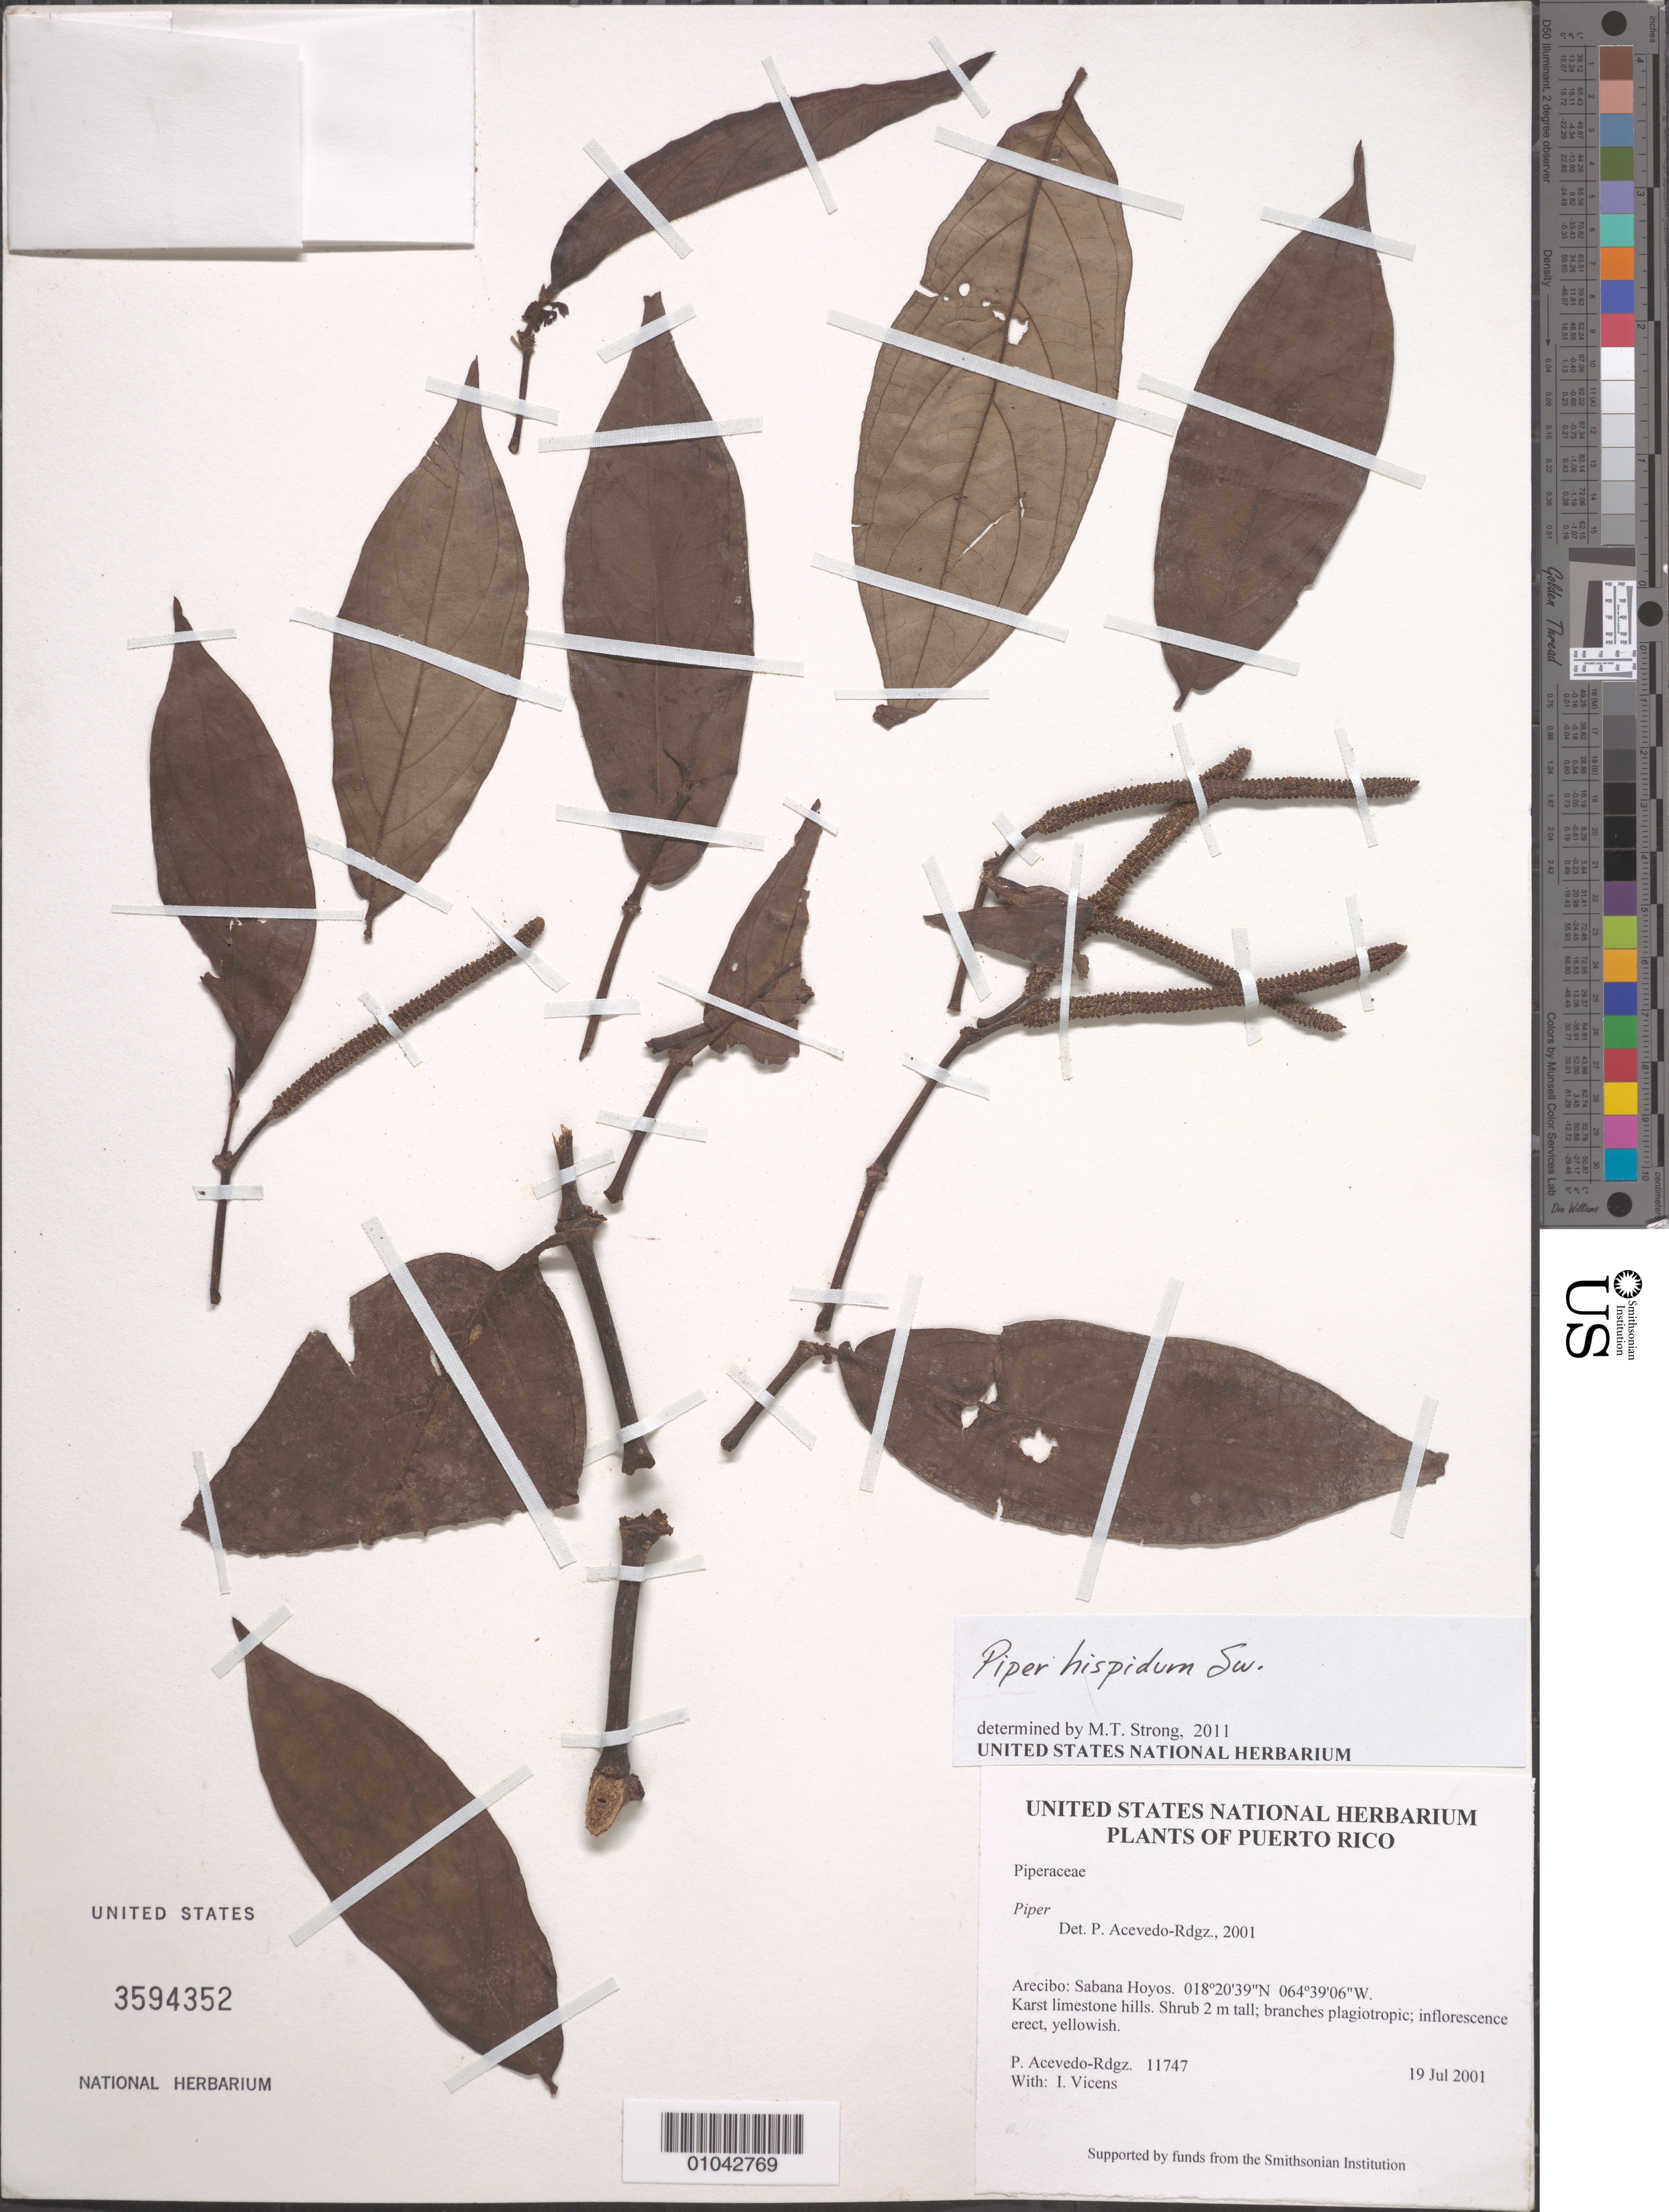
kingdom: Plantae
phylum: Tracheophyta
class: Magnoliopsida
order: Piperales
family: Piperaceae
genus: Piper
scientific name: Piper hispidum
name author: Sw.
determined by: Strong, M. T., (US), Smithsonian Institution - National Museum of Natural History (UNITED STATES)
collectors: P. Acevedo-Rodr. & I. Vicens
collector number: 11747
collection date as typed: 19 Jul 2001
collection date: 2001-07-19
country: Puerto Rico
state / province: Arecibo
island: Puerto Rico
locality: Arecibo: Sabana Hoyos.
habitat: Karst limestone hills.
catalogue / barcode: US 3594352